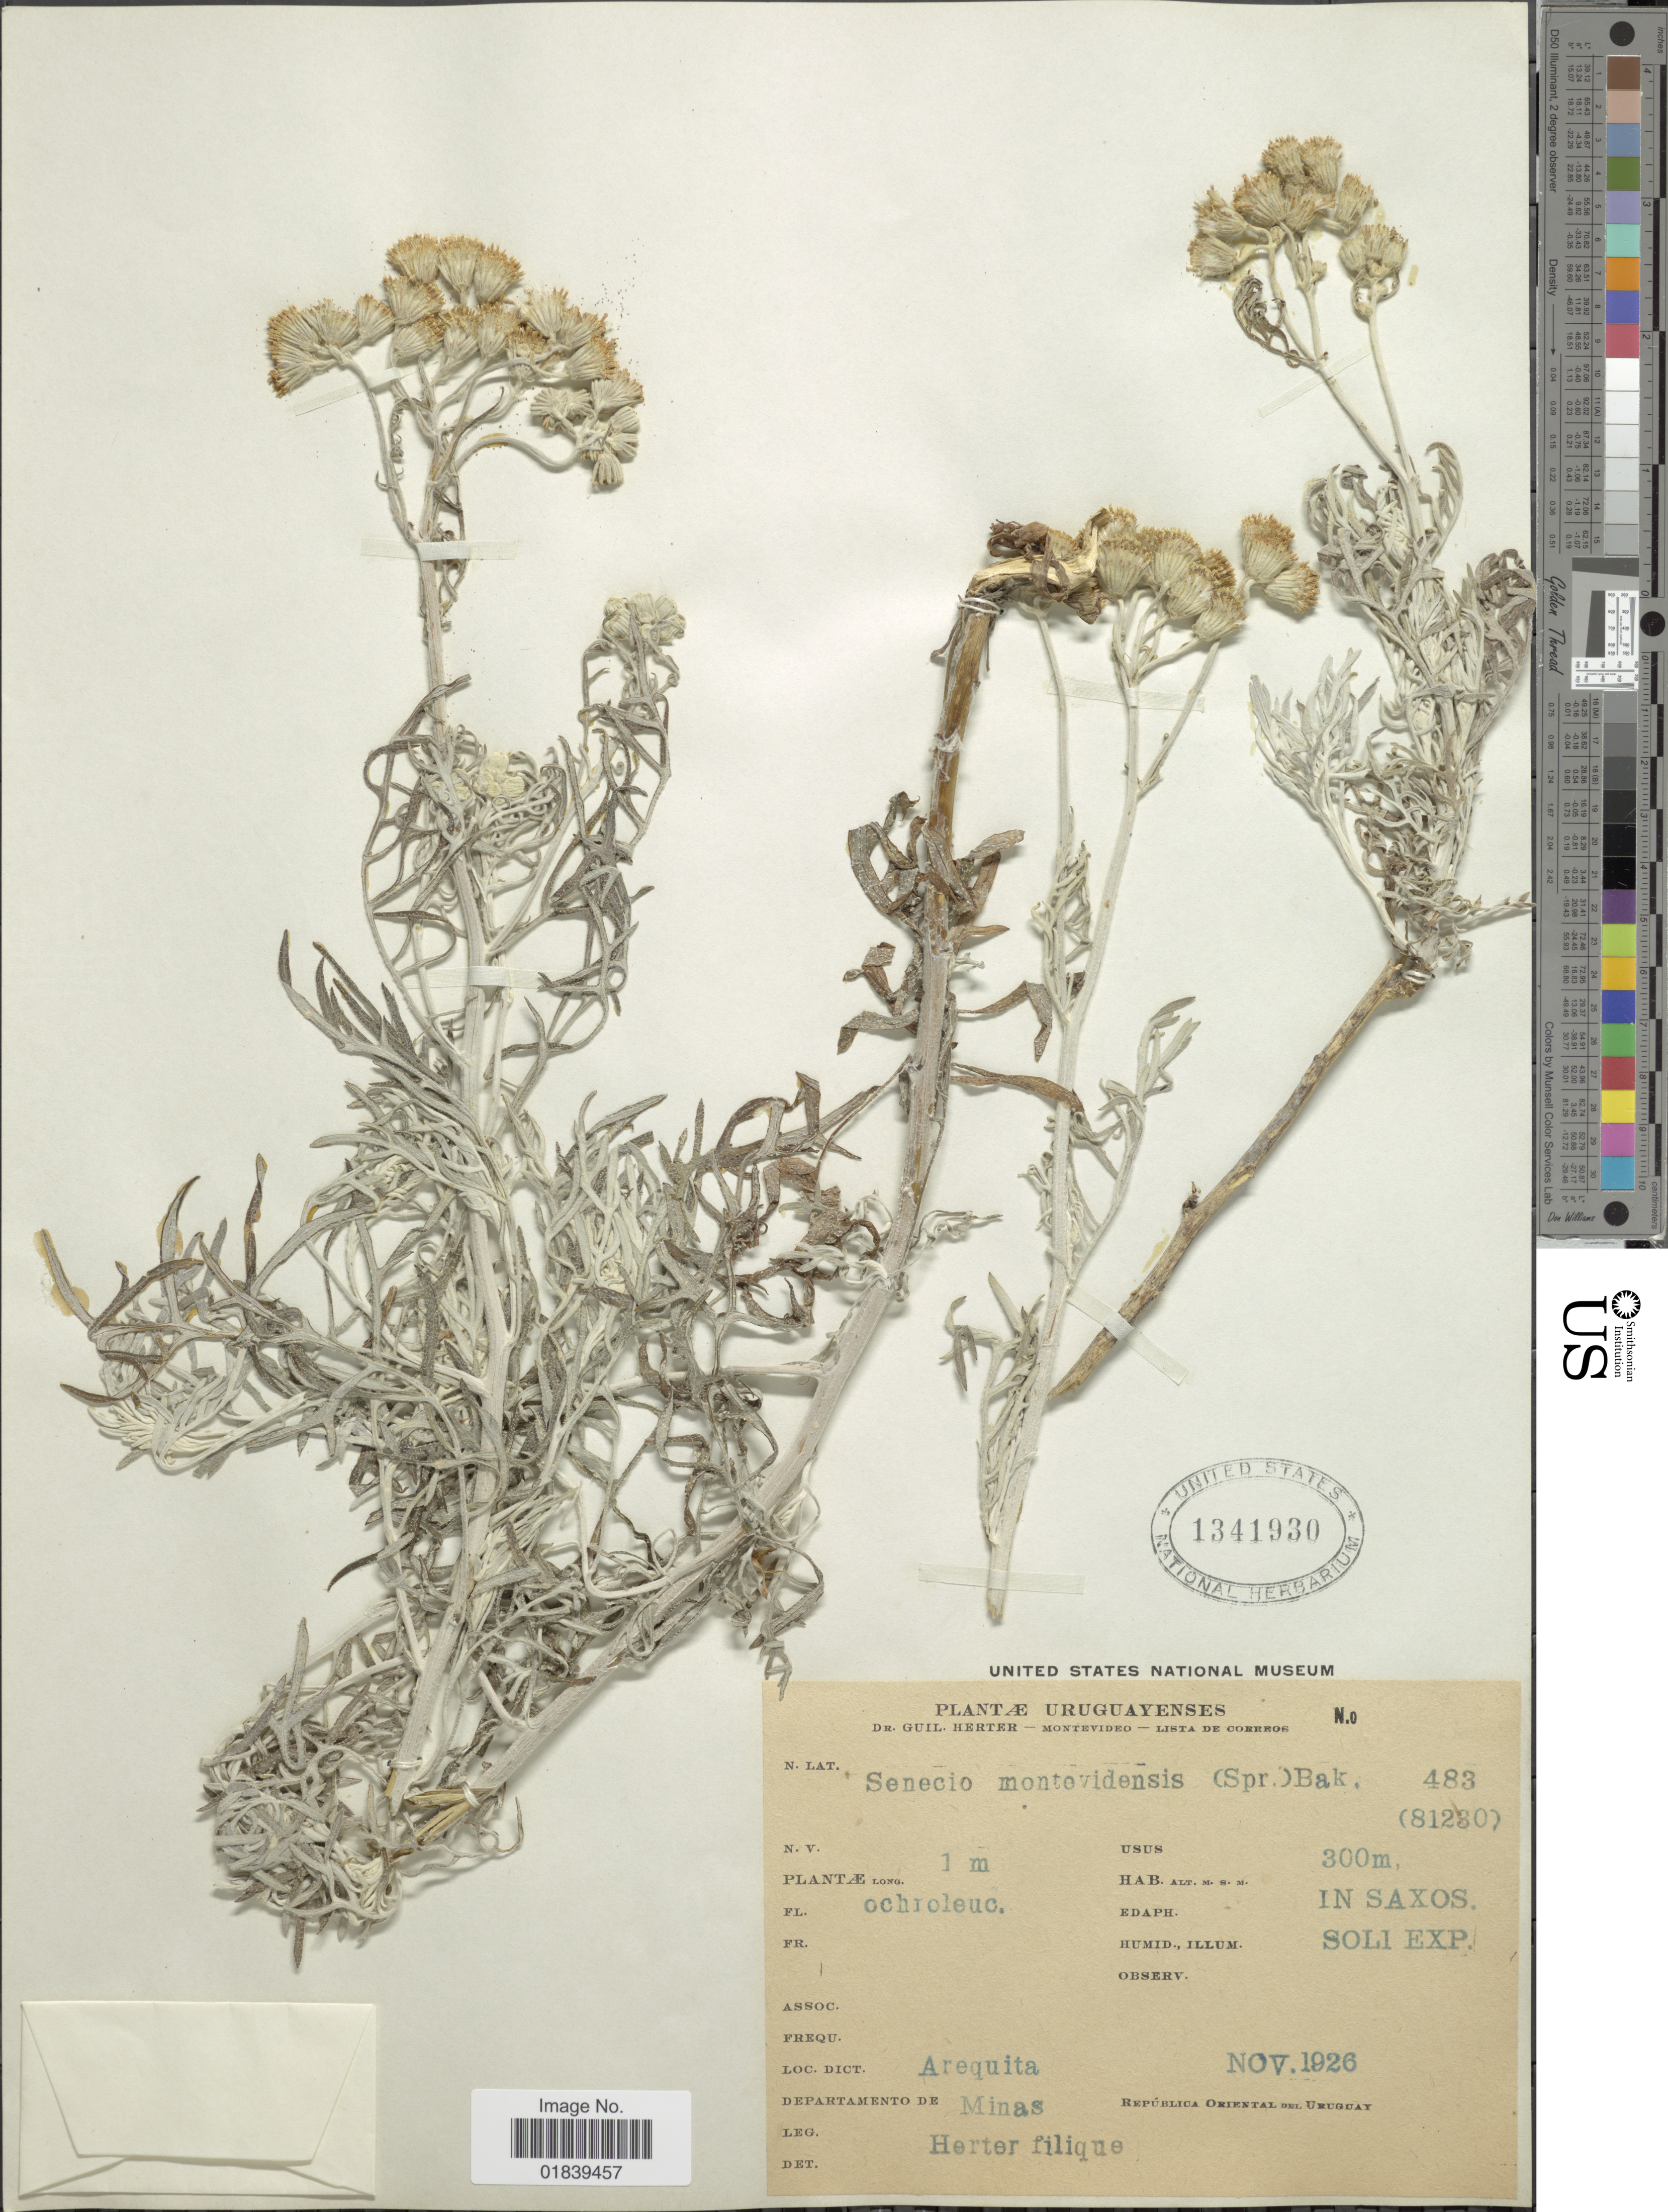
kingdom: Plantae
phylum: Tracheophyta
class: Magnoliopsida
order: Asterales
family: Asteraceae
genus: Senecio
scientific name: Senecio montevidensis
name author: (Spreng.) Baker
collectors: W. G. Herter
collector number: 483?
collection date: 1926-11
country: Uruguay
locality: Arequita, Departamento de Minas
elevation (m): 300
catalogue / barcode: US 1341930